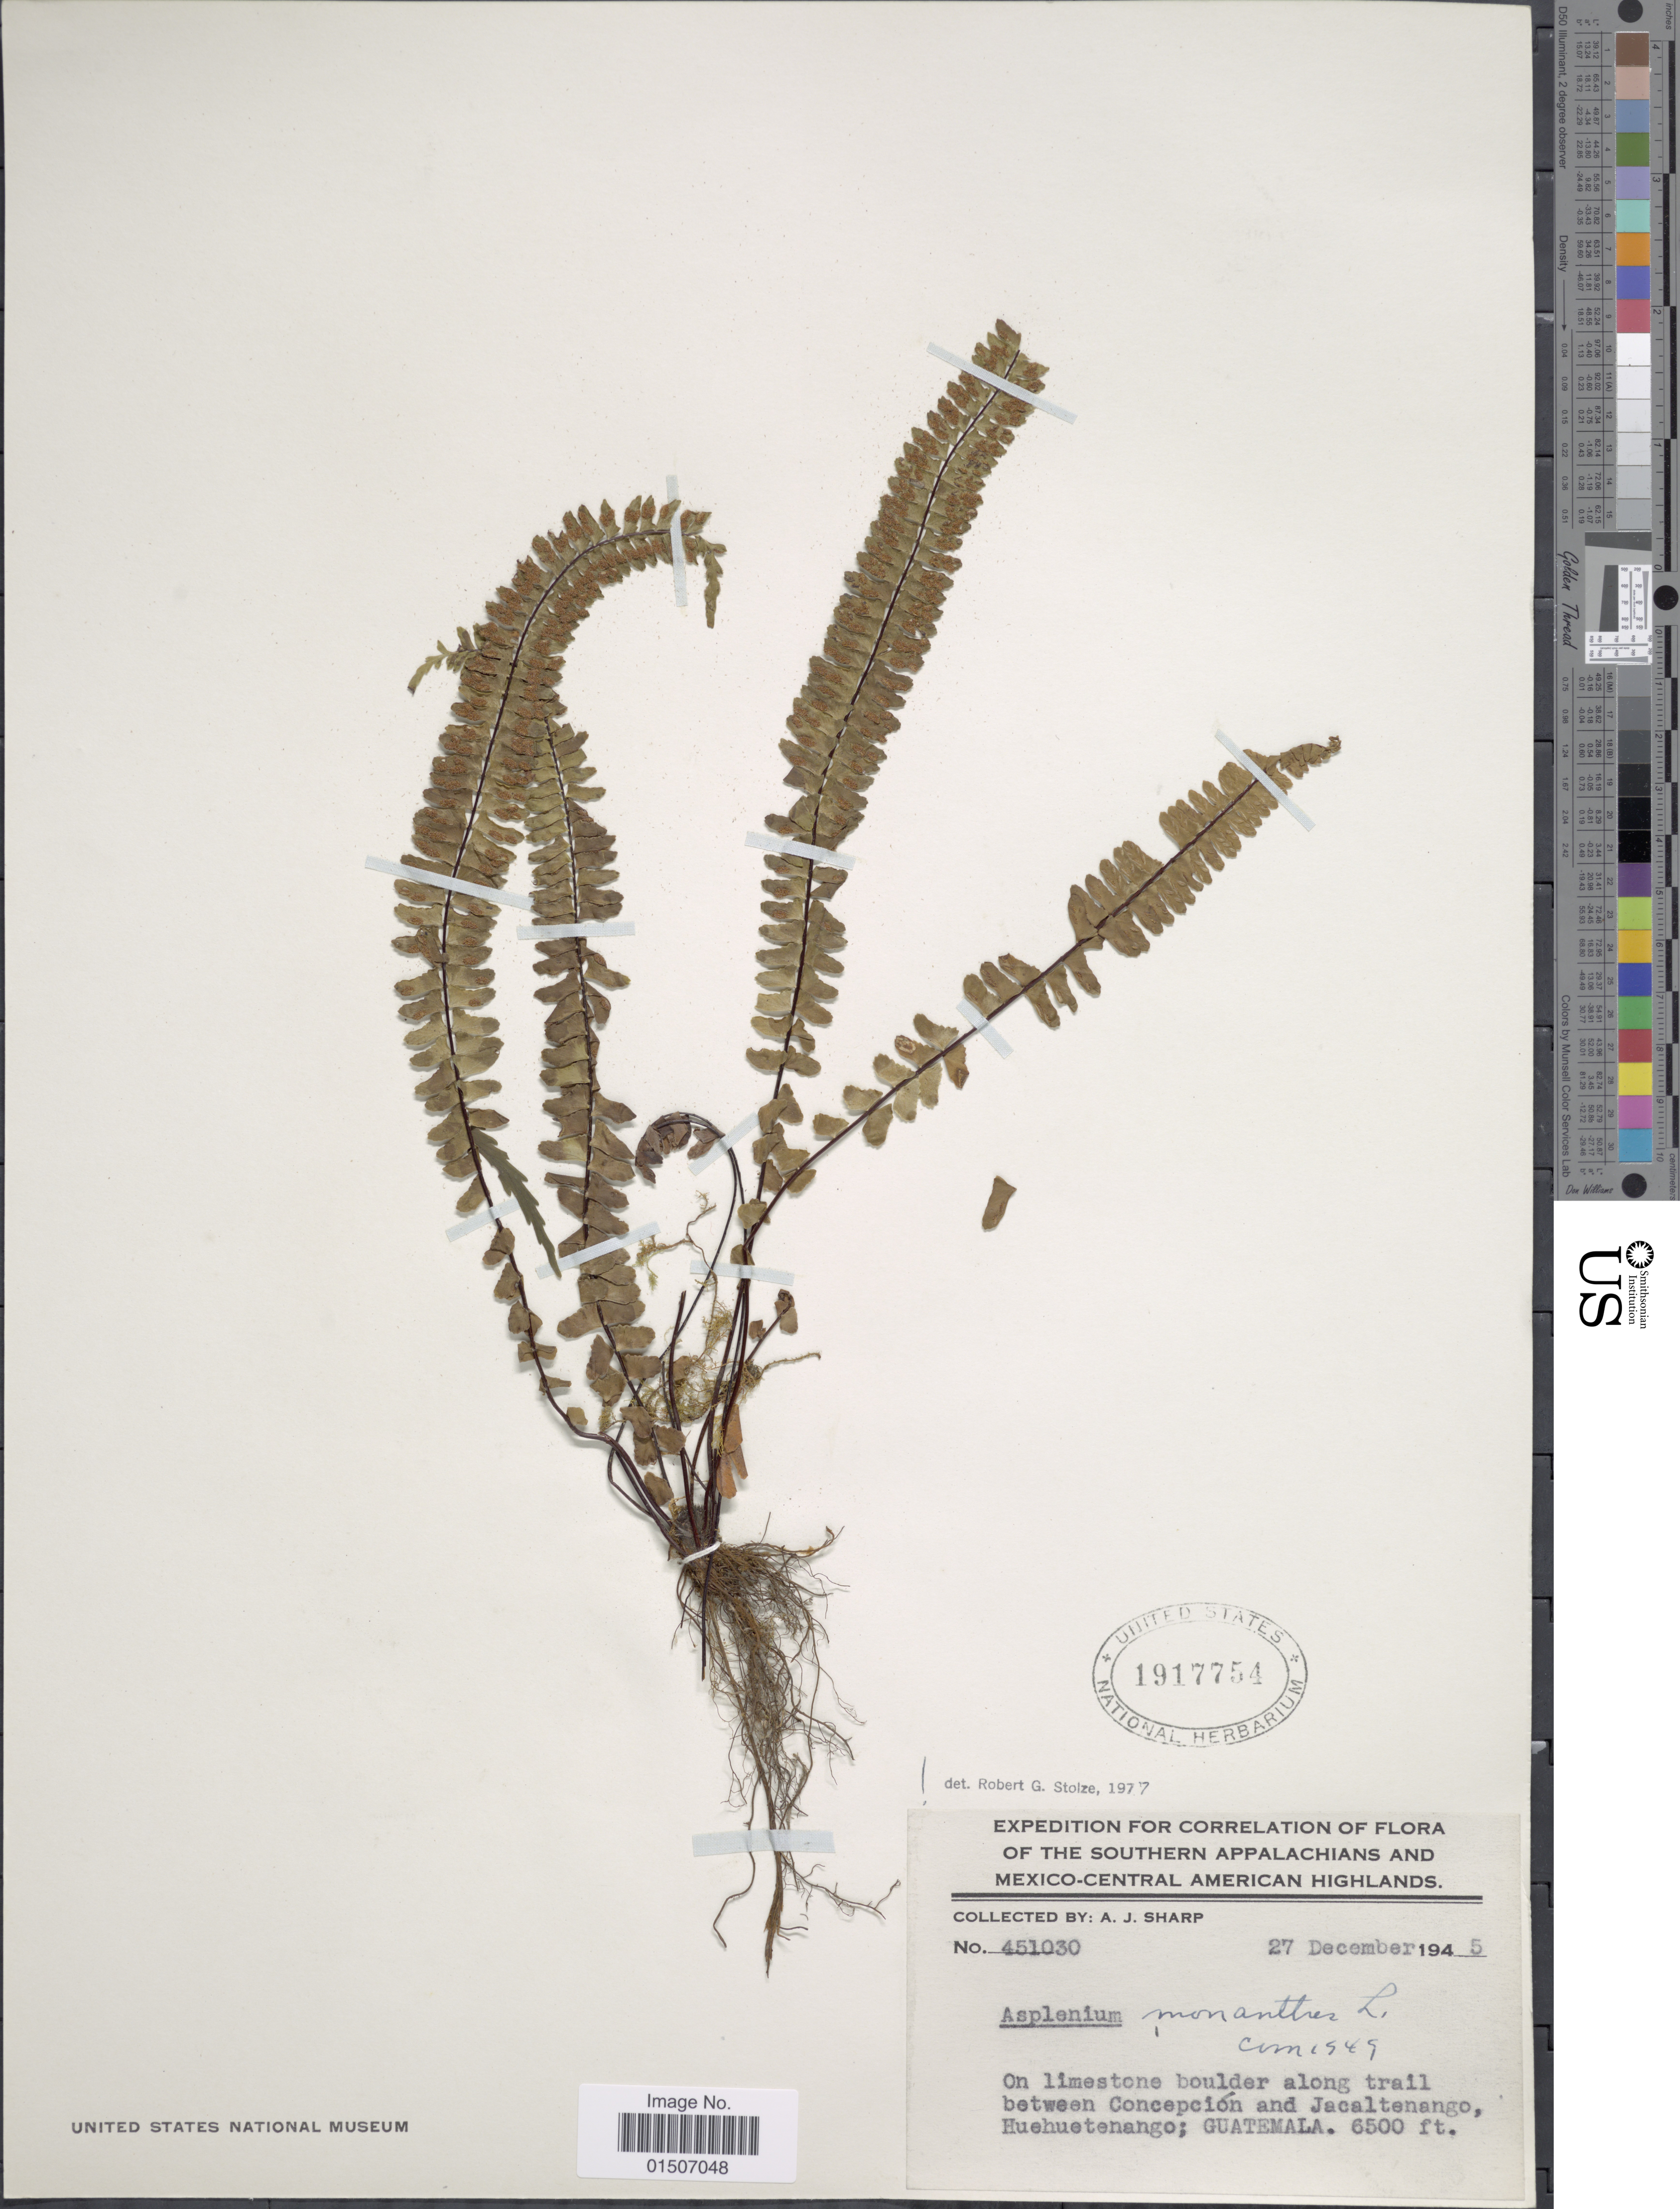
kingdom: Plantae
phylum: Tracheophyta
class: Polypodiopsida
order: Polypodiales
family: Aspleniaceae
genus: Asplenium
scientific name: Asplenium monanthes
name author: L.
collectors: A. J. Sharp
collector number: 451030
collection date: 1945-12-27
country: Guatemala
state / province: Huehuetenango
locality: The Southern Appalachians and Mexico-Central American Highlands, On limestone boulder along trail between Concepción and Jacaltenango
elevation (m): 1981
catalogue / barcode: US 1917754